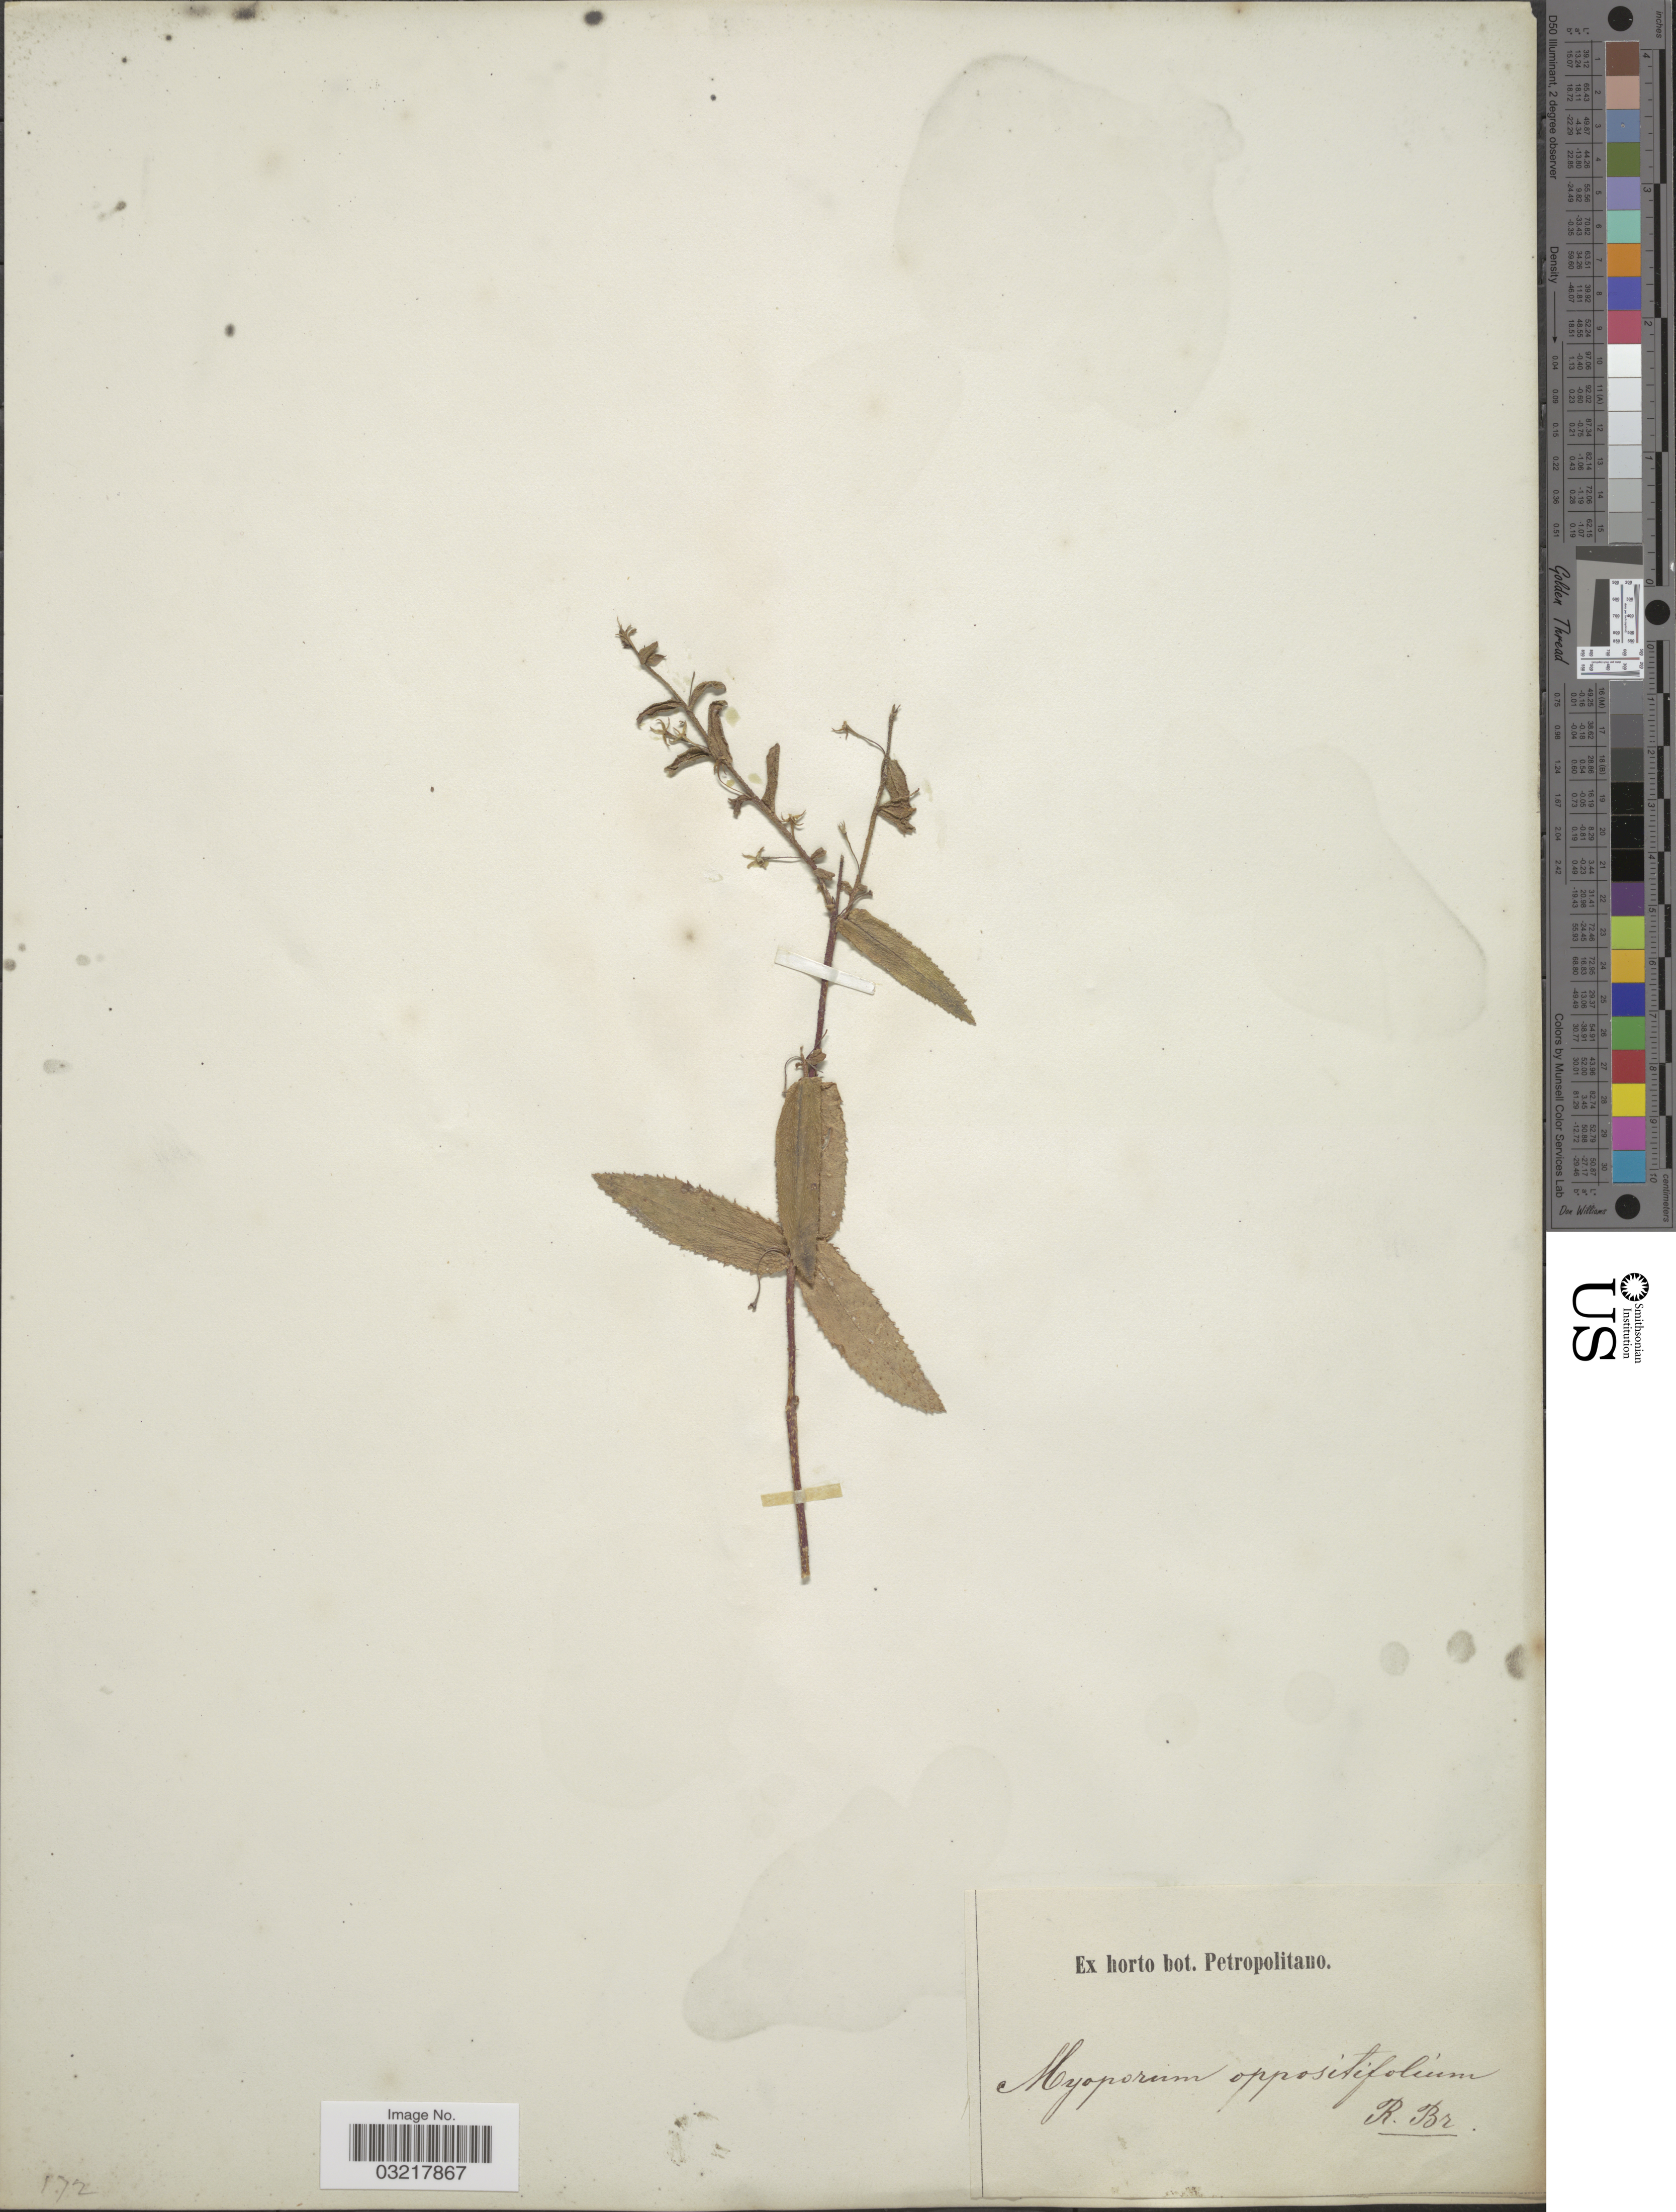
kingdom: Plantae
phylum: Tracheophyta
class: Magnoliopsida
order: Lamiales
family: Scrophulariaceae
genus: Myoporum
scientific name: Myoporum oppositifolium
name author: R. Br.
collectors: ex Horto Bot. Petropolitano